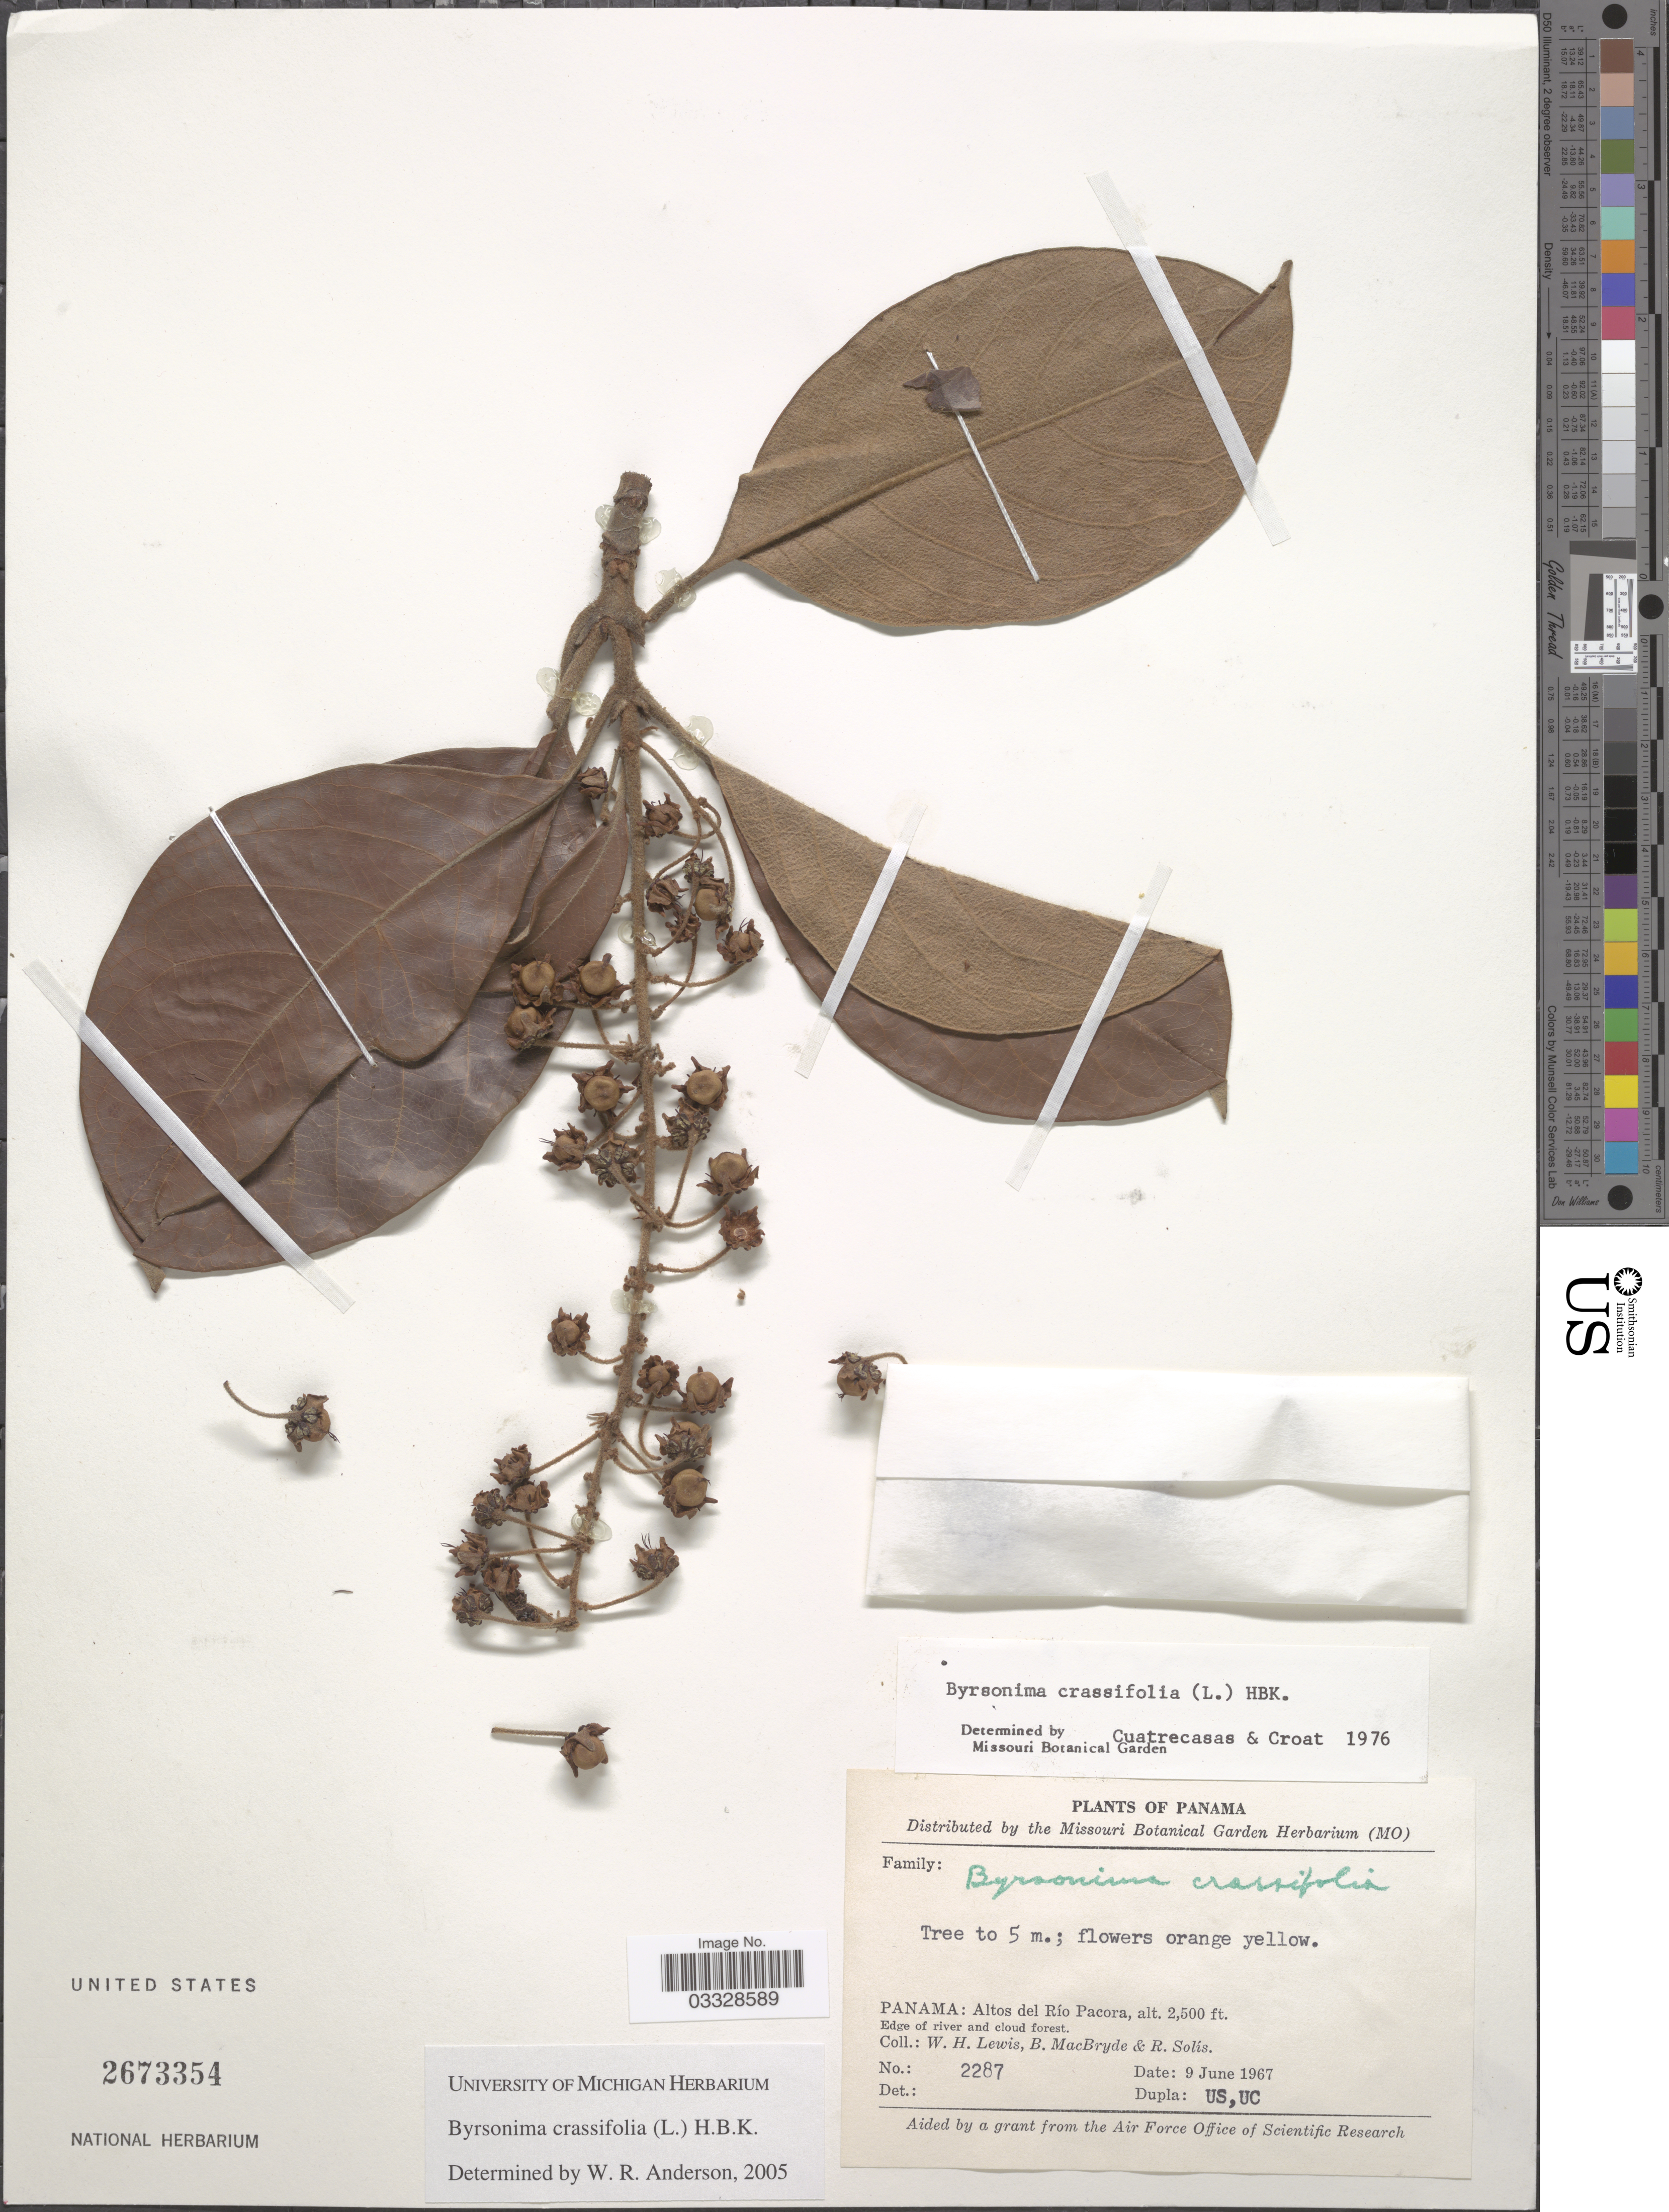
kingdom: Plantae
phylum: Tracheophyta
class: Magnoliopsida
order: Malpighiales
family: Malpighiaceae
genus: Byrsonima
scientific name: Byrsonima crassifolia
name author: (L.) Kunth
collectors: W. H. Lewis, B. MacBryde & R. Solis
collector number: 2287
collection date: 1967-06-09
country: Panama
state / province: Panamá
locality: Altos del Río Pacora.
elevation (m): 762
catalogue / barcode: US 2673354